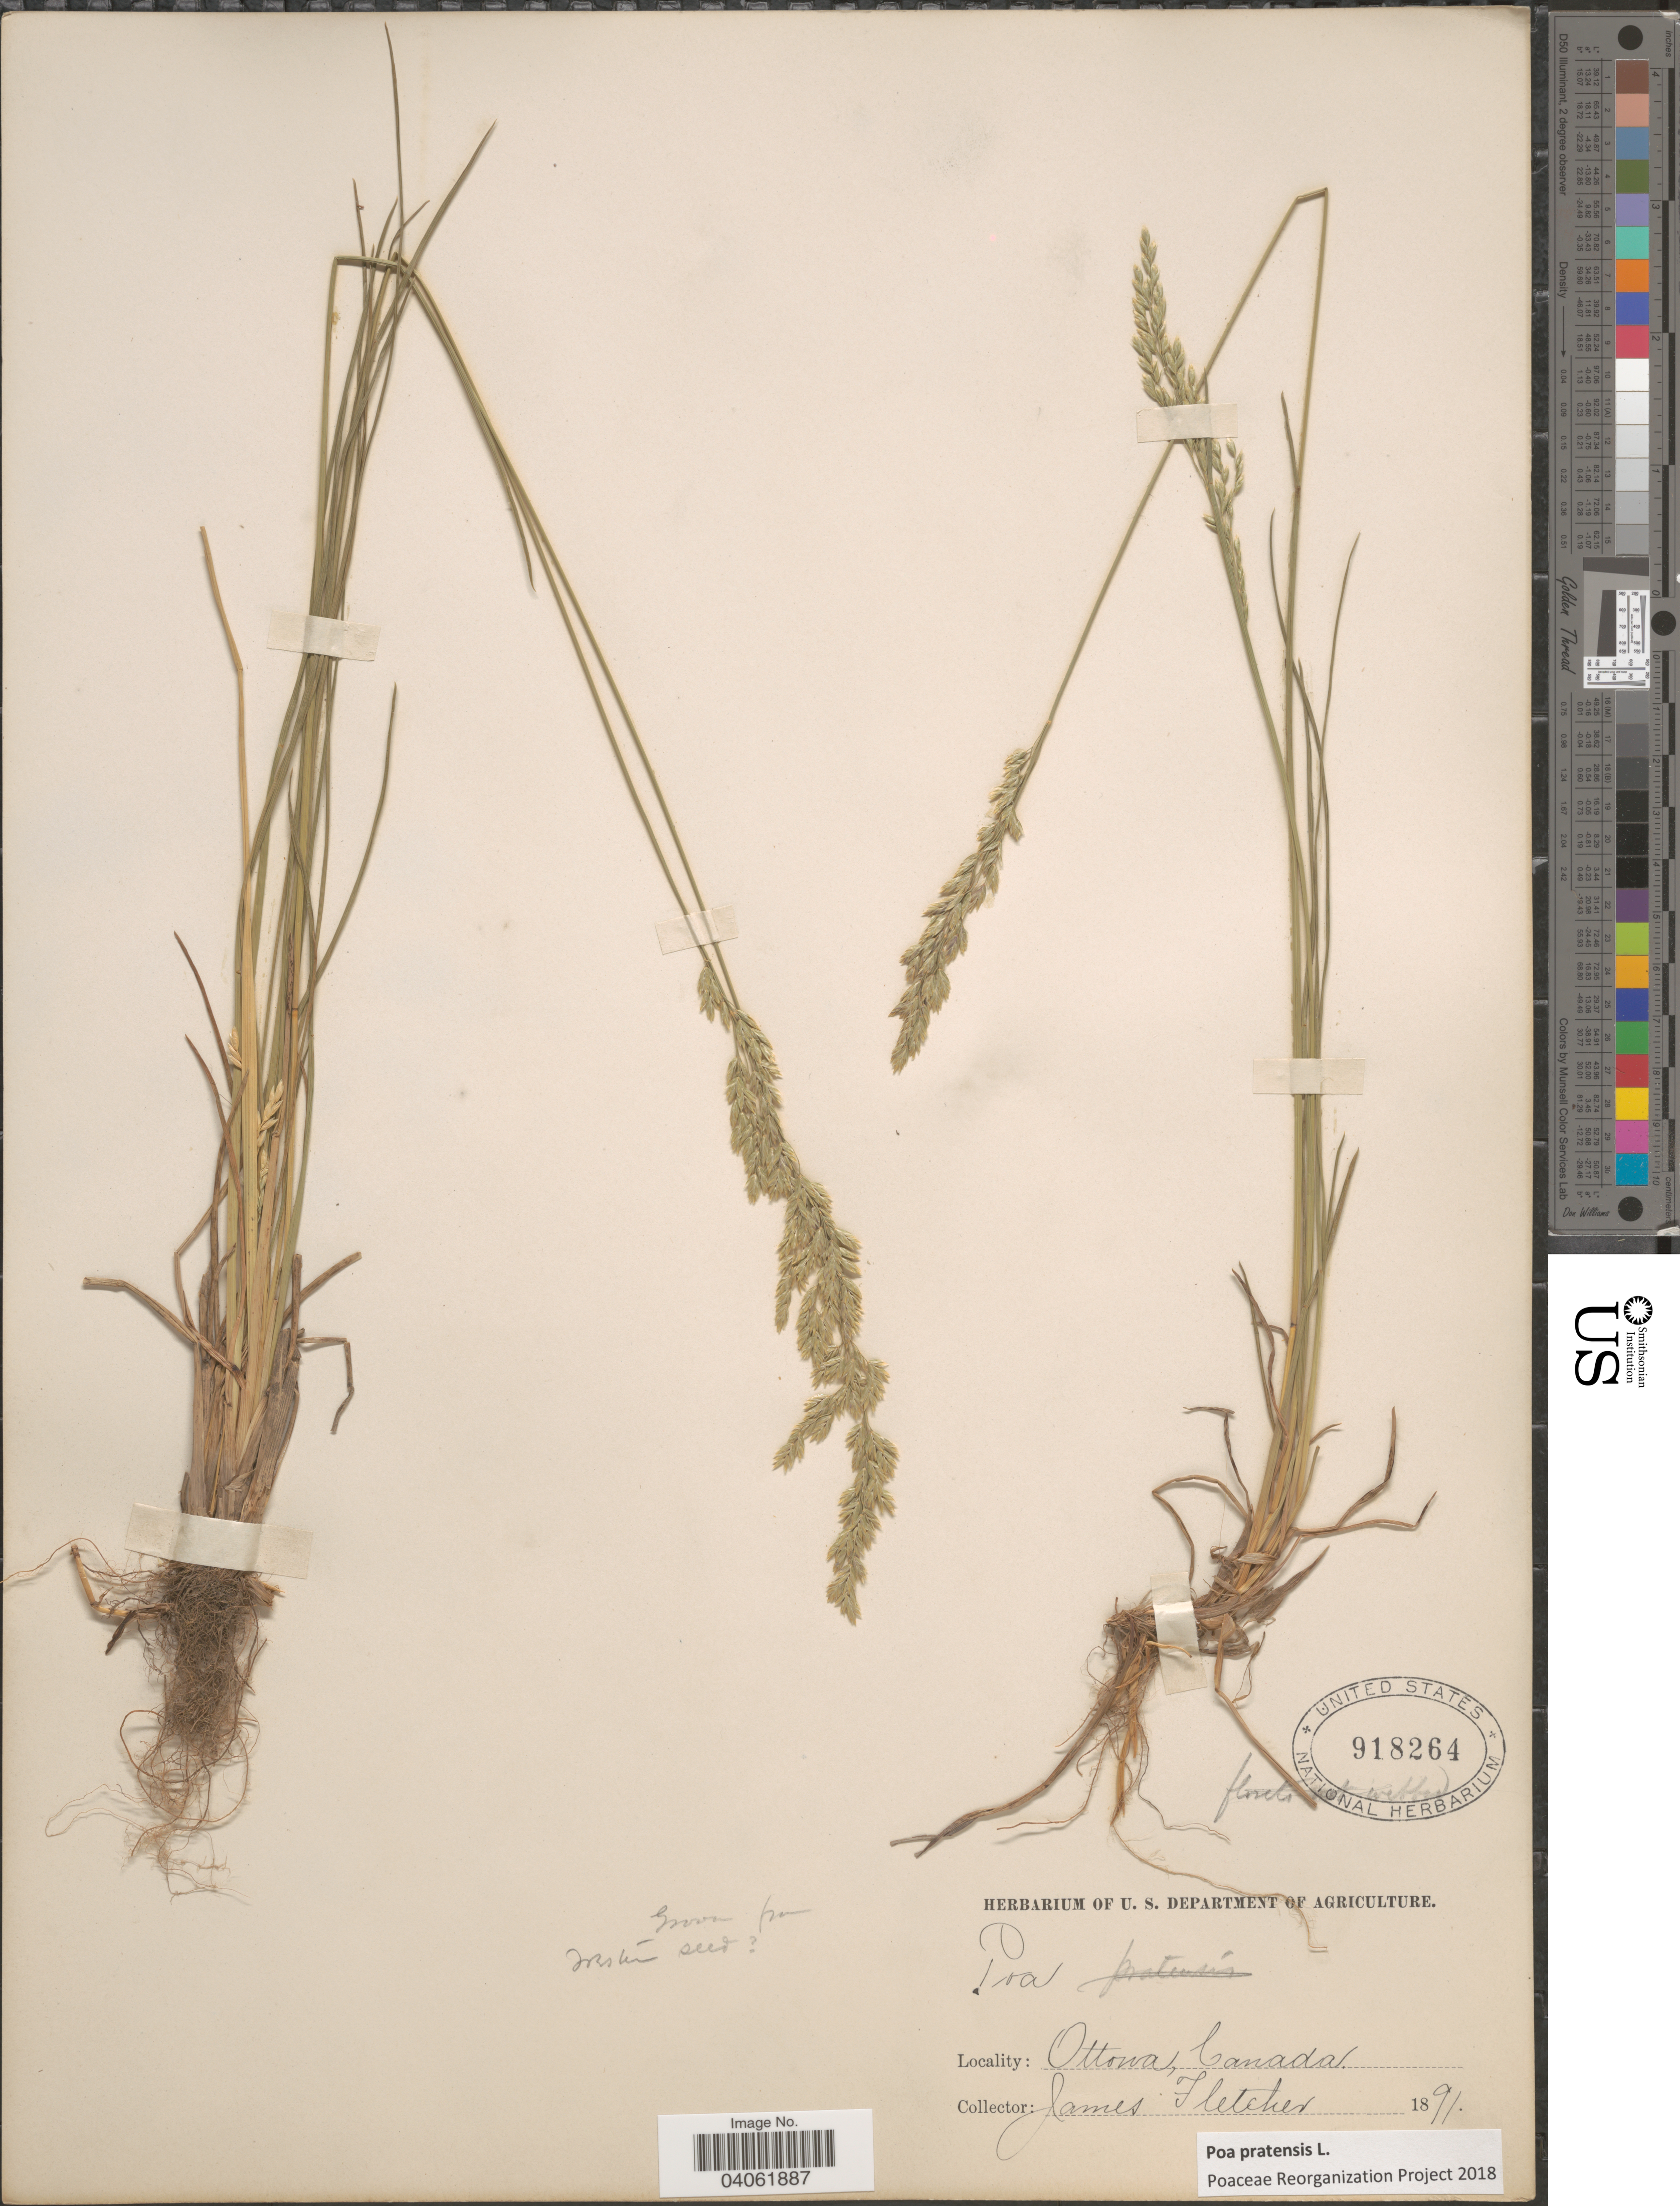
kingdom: Plantae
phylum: Tracheophyta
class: Liliopsida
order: Poales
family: Poaceae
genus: Poa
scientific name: Poa pratensis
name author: L.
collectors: J. Fletcher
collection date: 1891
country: Canada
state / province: Ontario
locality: Ottawa.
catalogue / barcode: US 918264